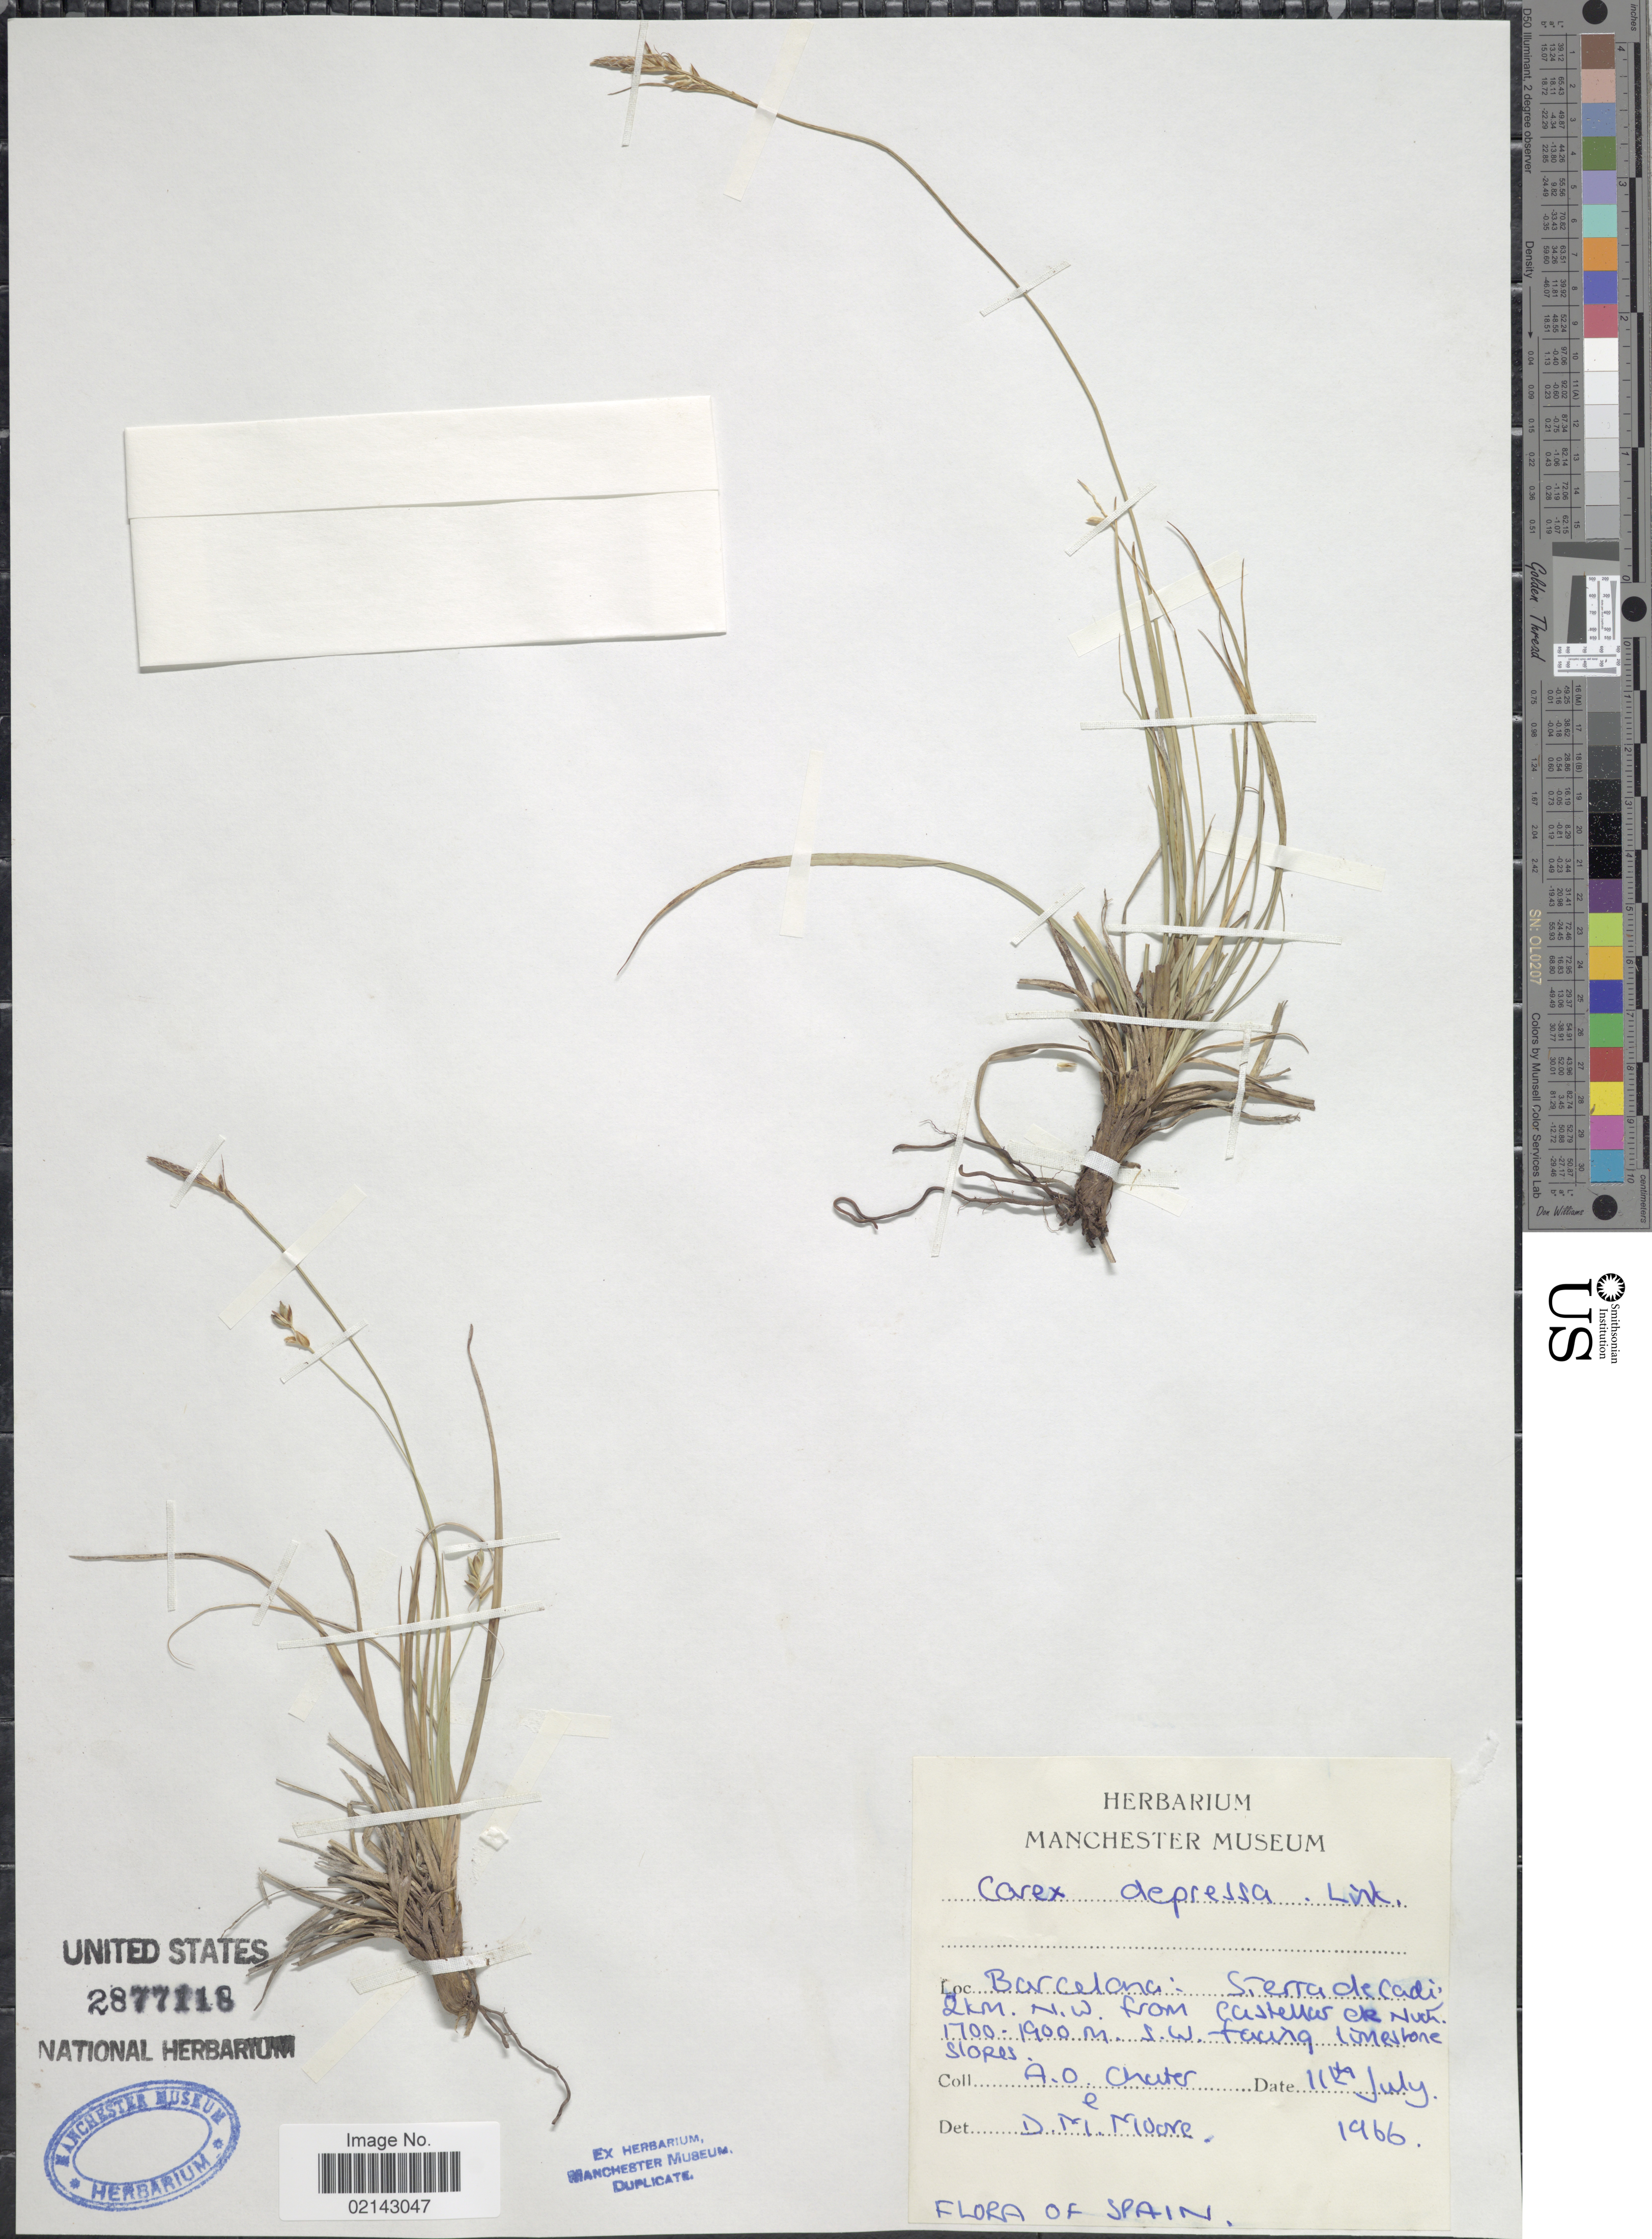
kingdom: Plantae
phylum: Tracheophyta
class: Liliopsida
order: Poales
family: Cyperaceae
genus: Carex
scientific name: Carex depressa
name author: Link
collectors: A. O. Chater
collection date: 1966-07-11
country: Spain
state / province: Catalunya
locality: Barceloni. Sierra de Cadi 2 km N.W. from Castellar n'Hug. S.W. facing limestone slopes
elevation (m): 1700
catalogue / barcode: US 2877118